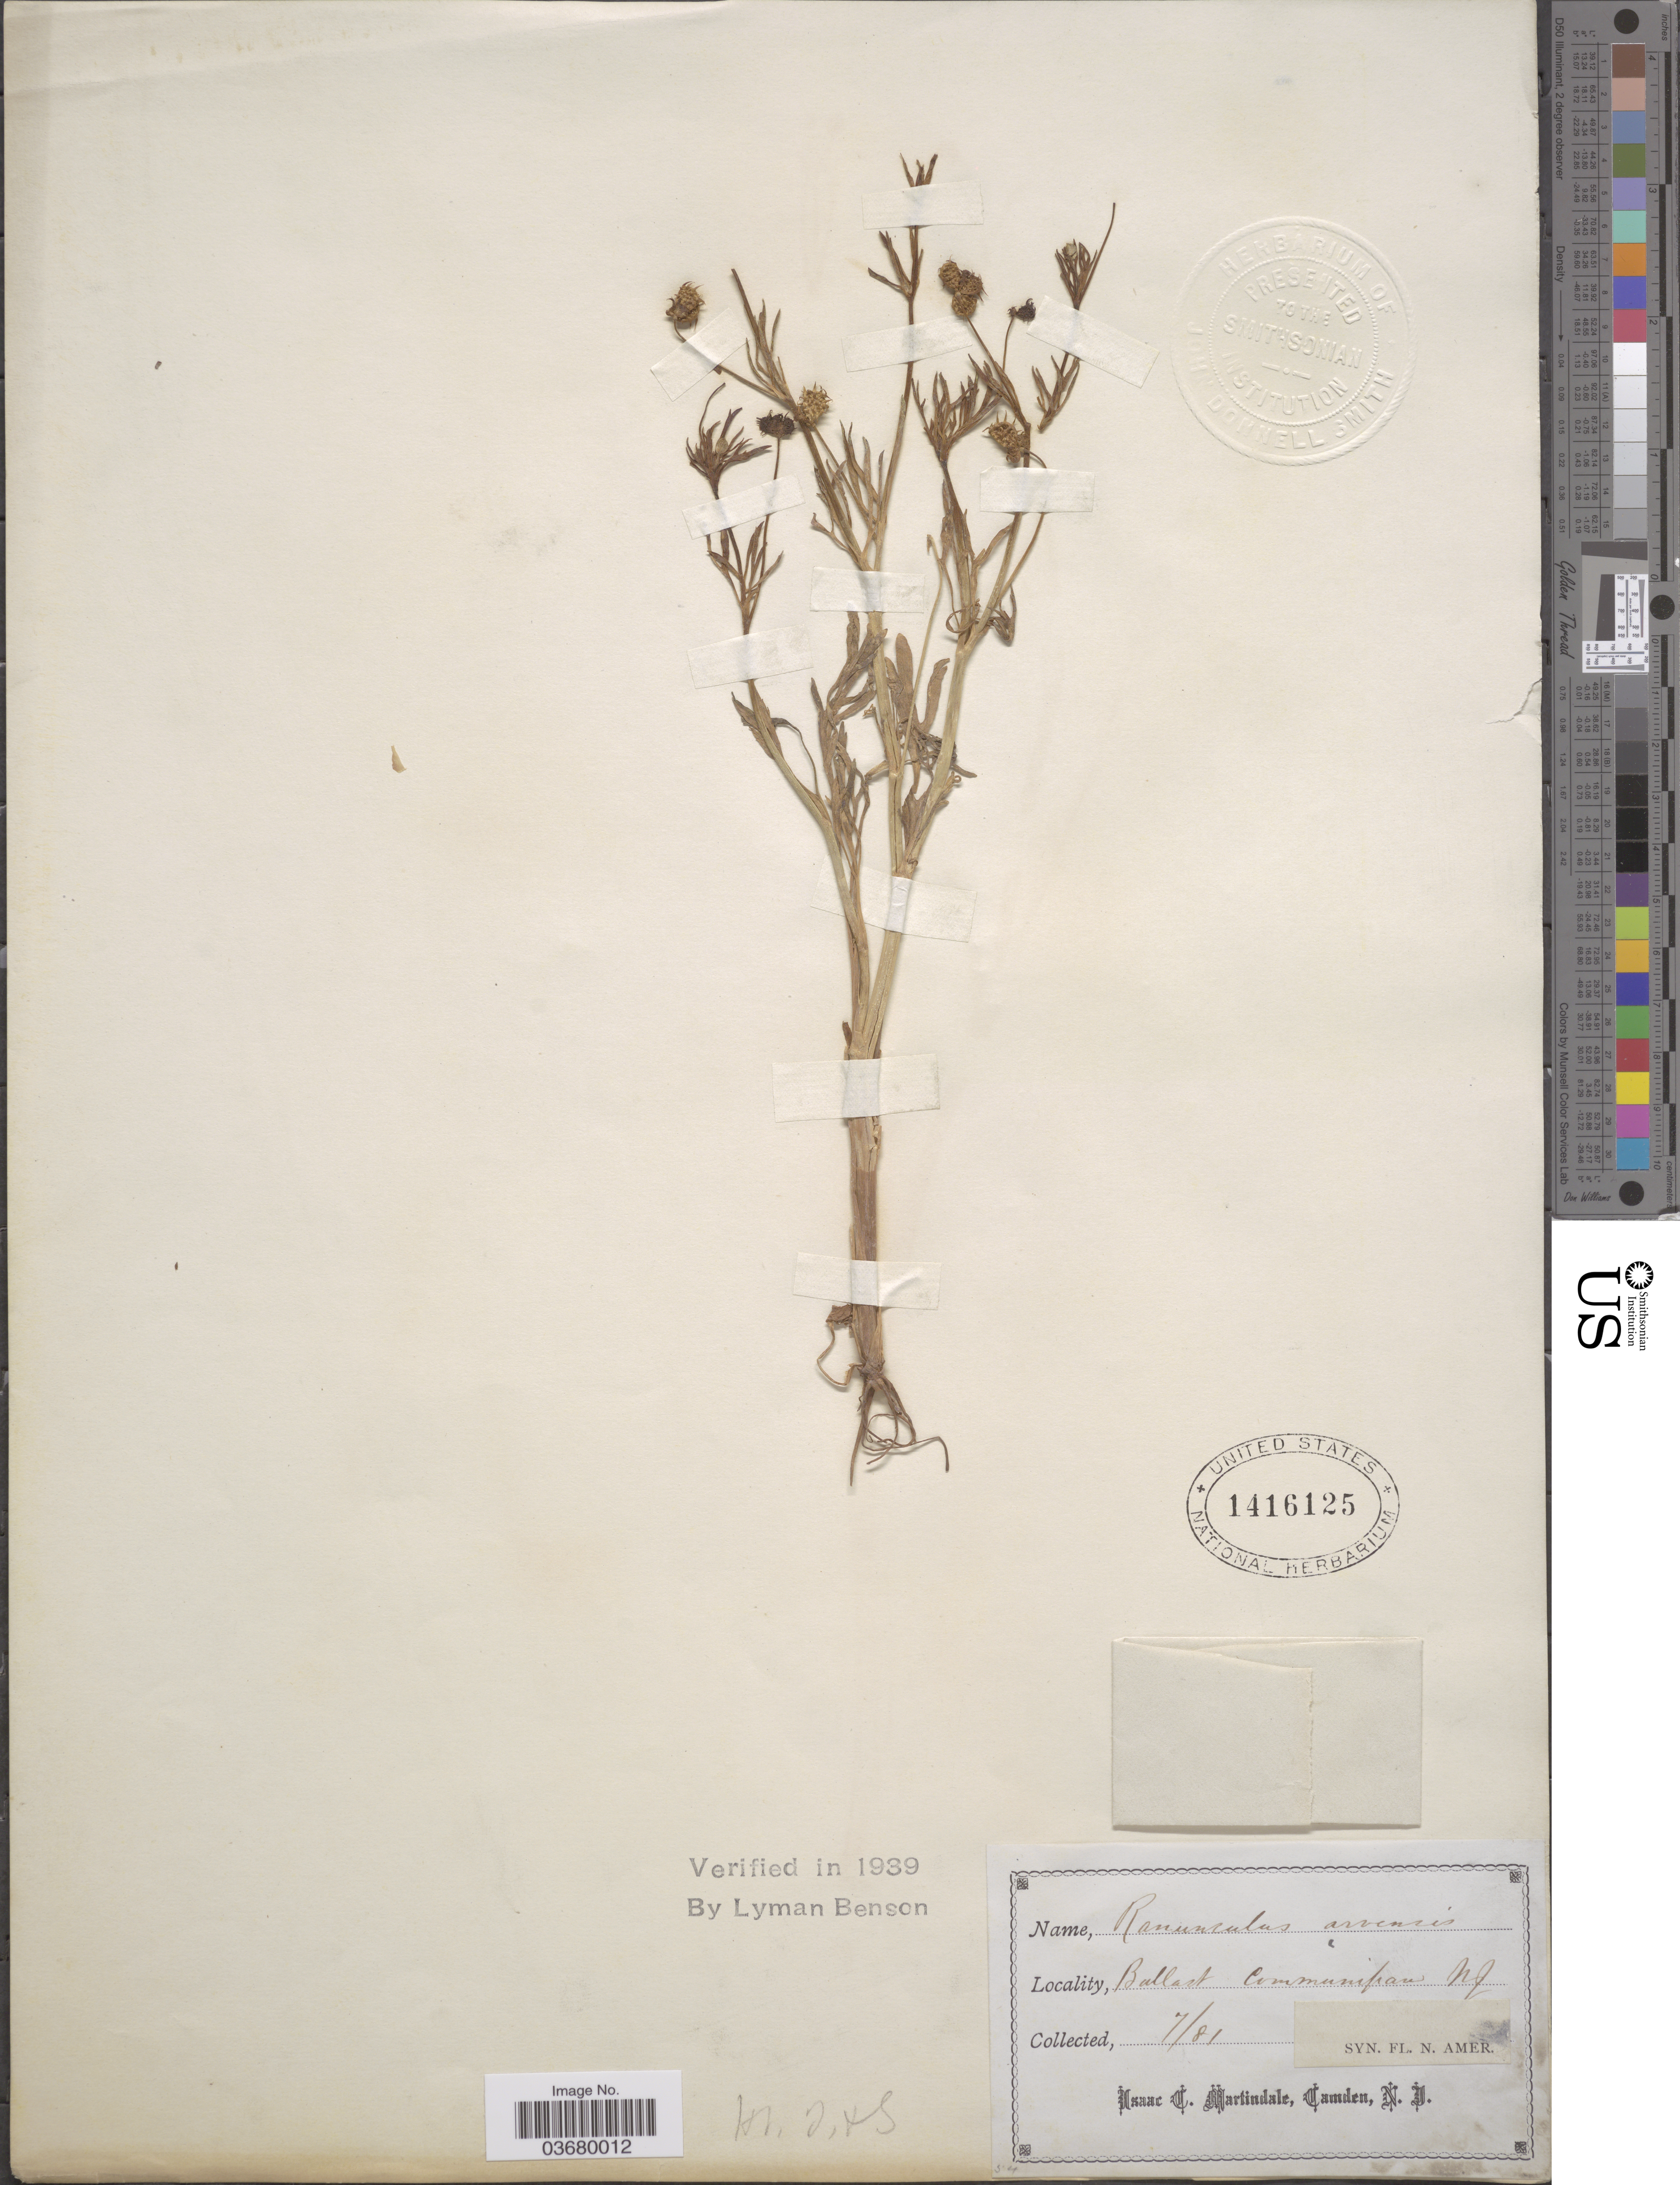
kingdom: Plantae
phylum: Tracheophyta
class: Magnoliopsida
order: Ranunculales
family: Ranunculaceae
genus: Ranunculus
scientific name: Ranunculus arvensis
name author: L.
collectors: I. C. Martindale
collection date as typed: Transcribed d/m/y: /7/81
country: United States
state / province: New Jersey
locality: Ballast Communipaw.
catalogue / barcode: US 1416125